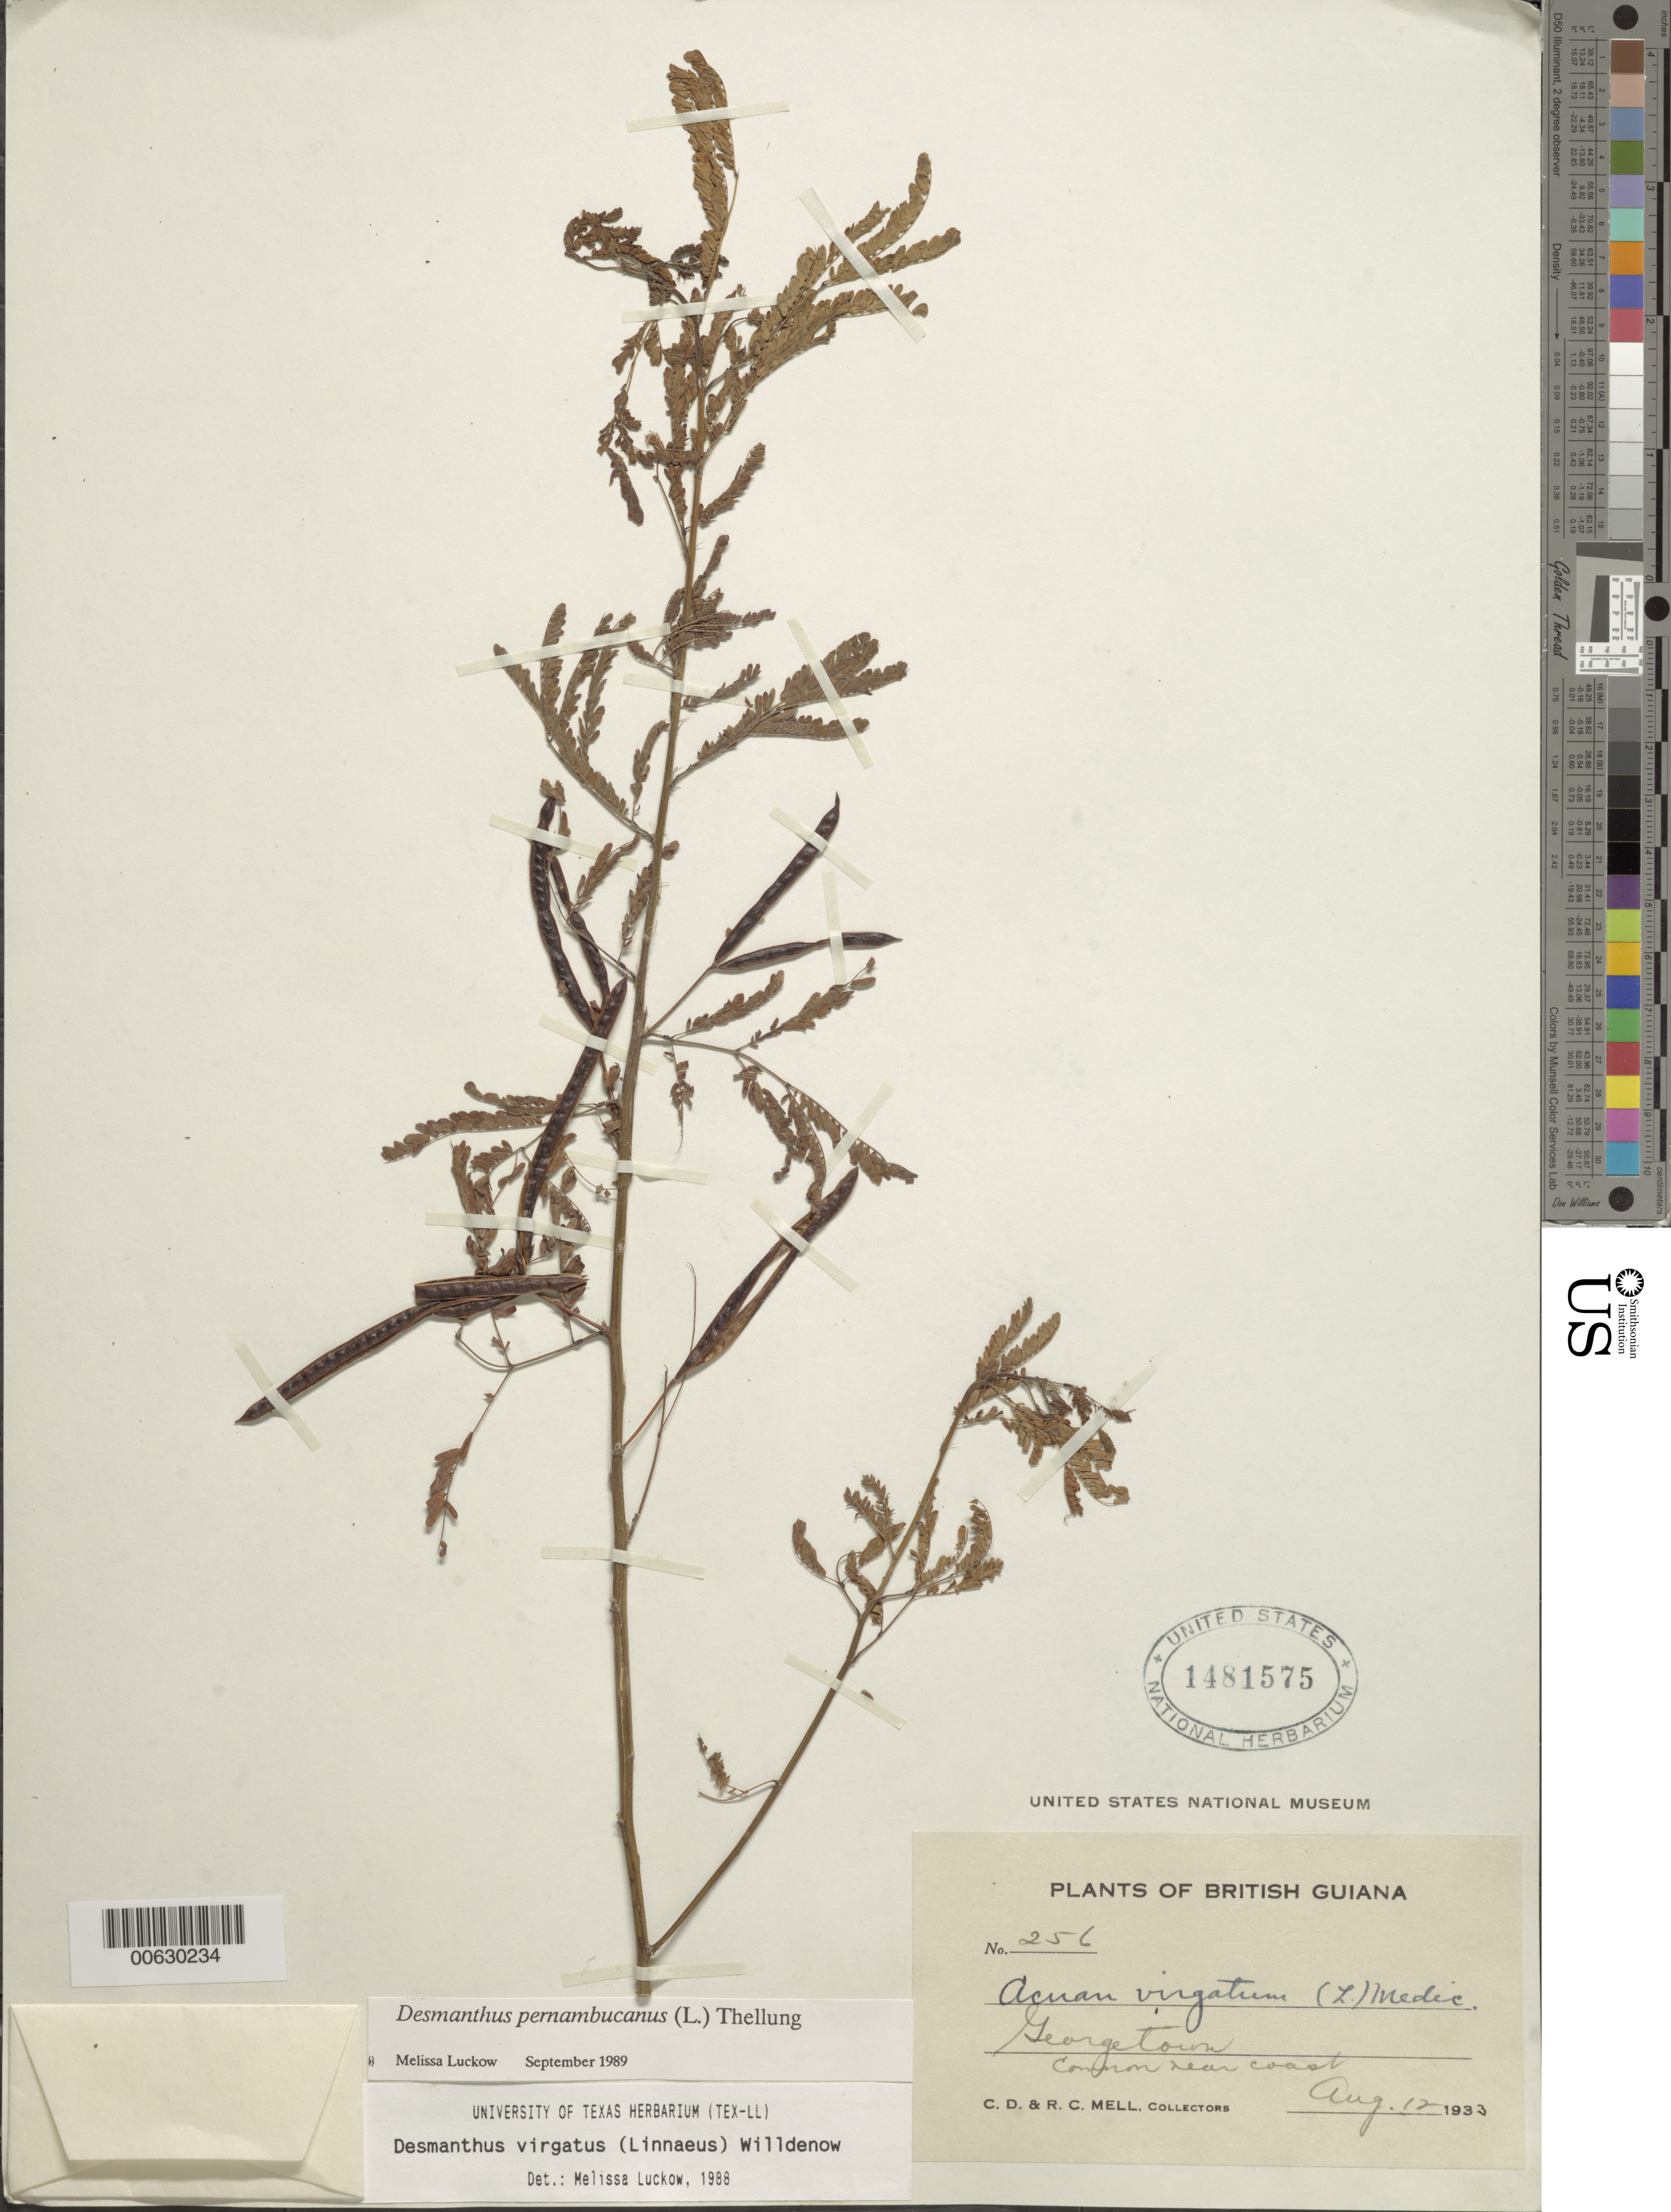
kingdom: Plantae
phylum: Tracheophyta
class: Magnoliopsida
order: Fabales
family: Fabaceae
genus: Desmanthus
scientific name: Desmanthus pernambucanus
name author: (L.) Thell.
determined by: Luckow, M. A.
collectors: C. D. Mell & R. Mell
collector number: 256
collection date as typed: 12-Aug-33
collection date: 1933-08-12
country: Guyana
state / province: Demerara-Mahaica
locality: Georgetown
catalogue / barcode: US 1481575